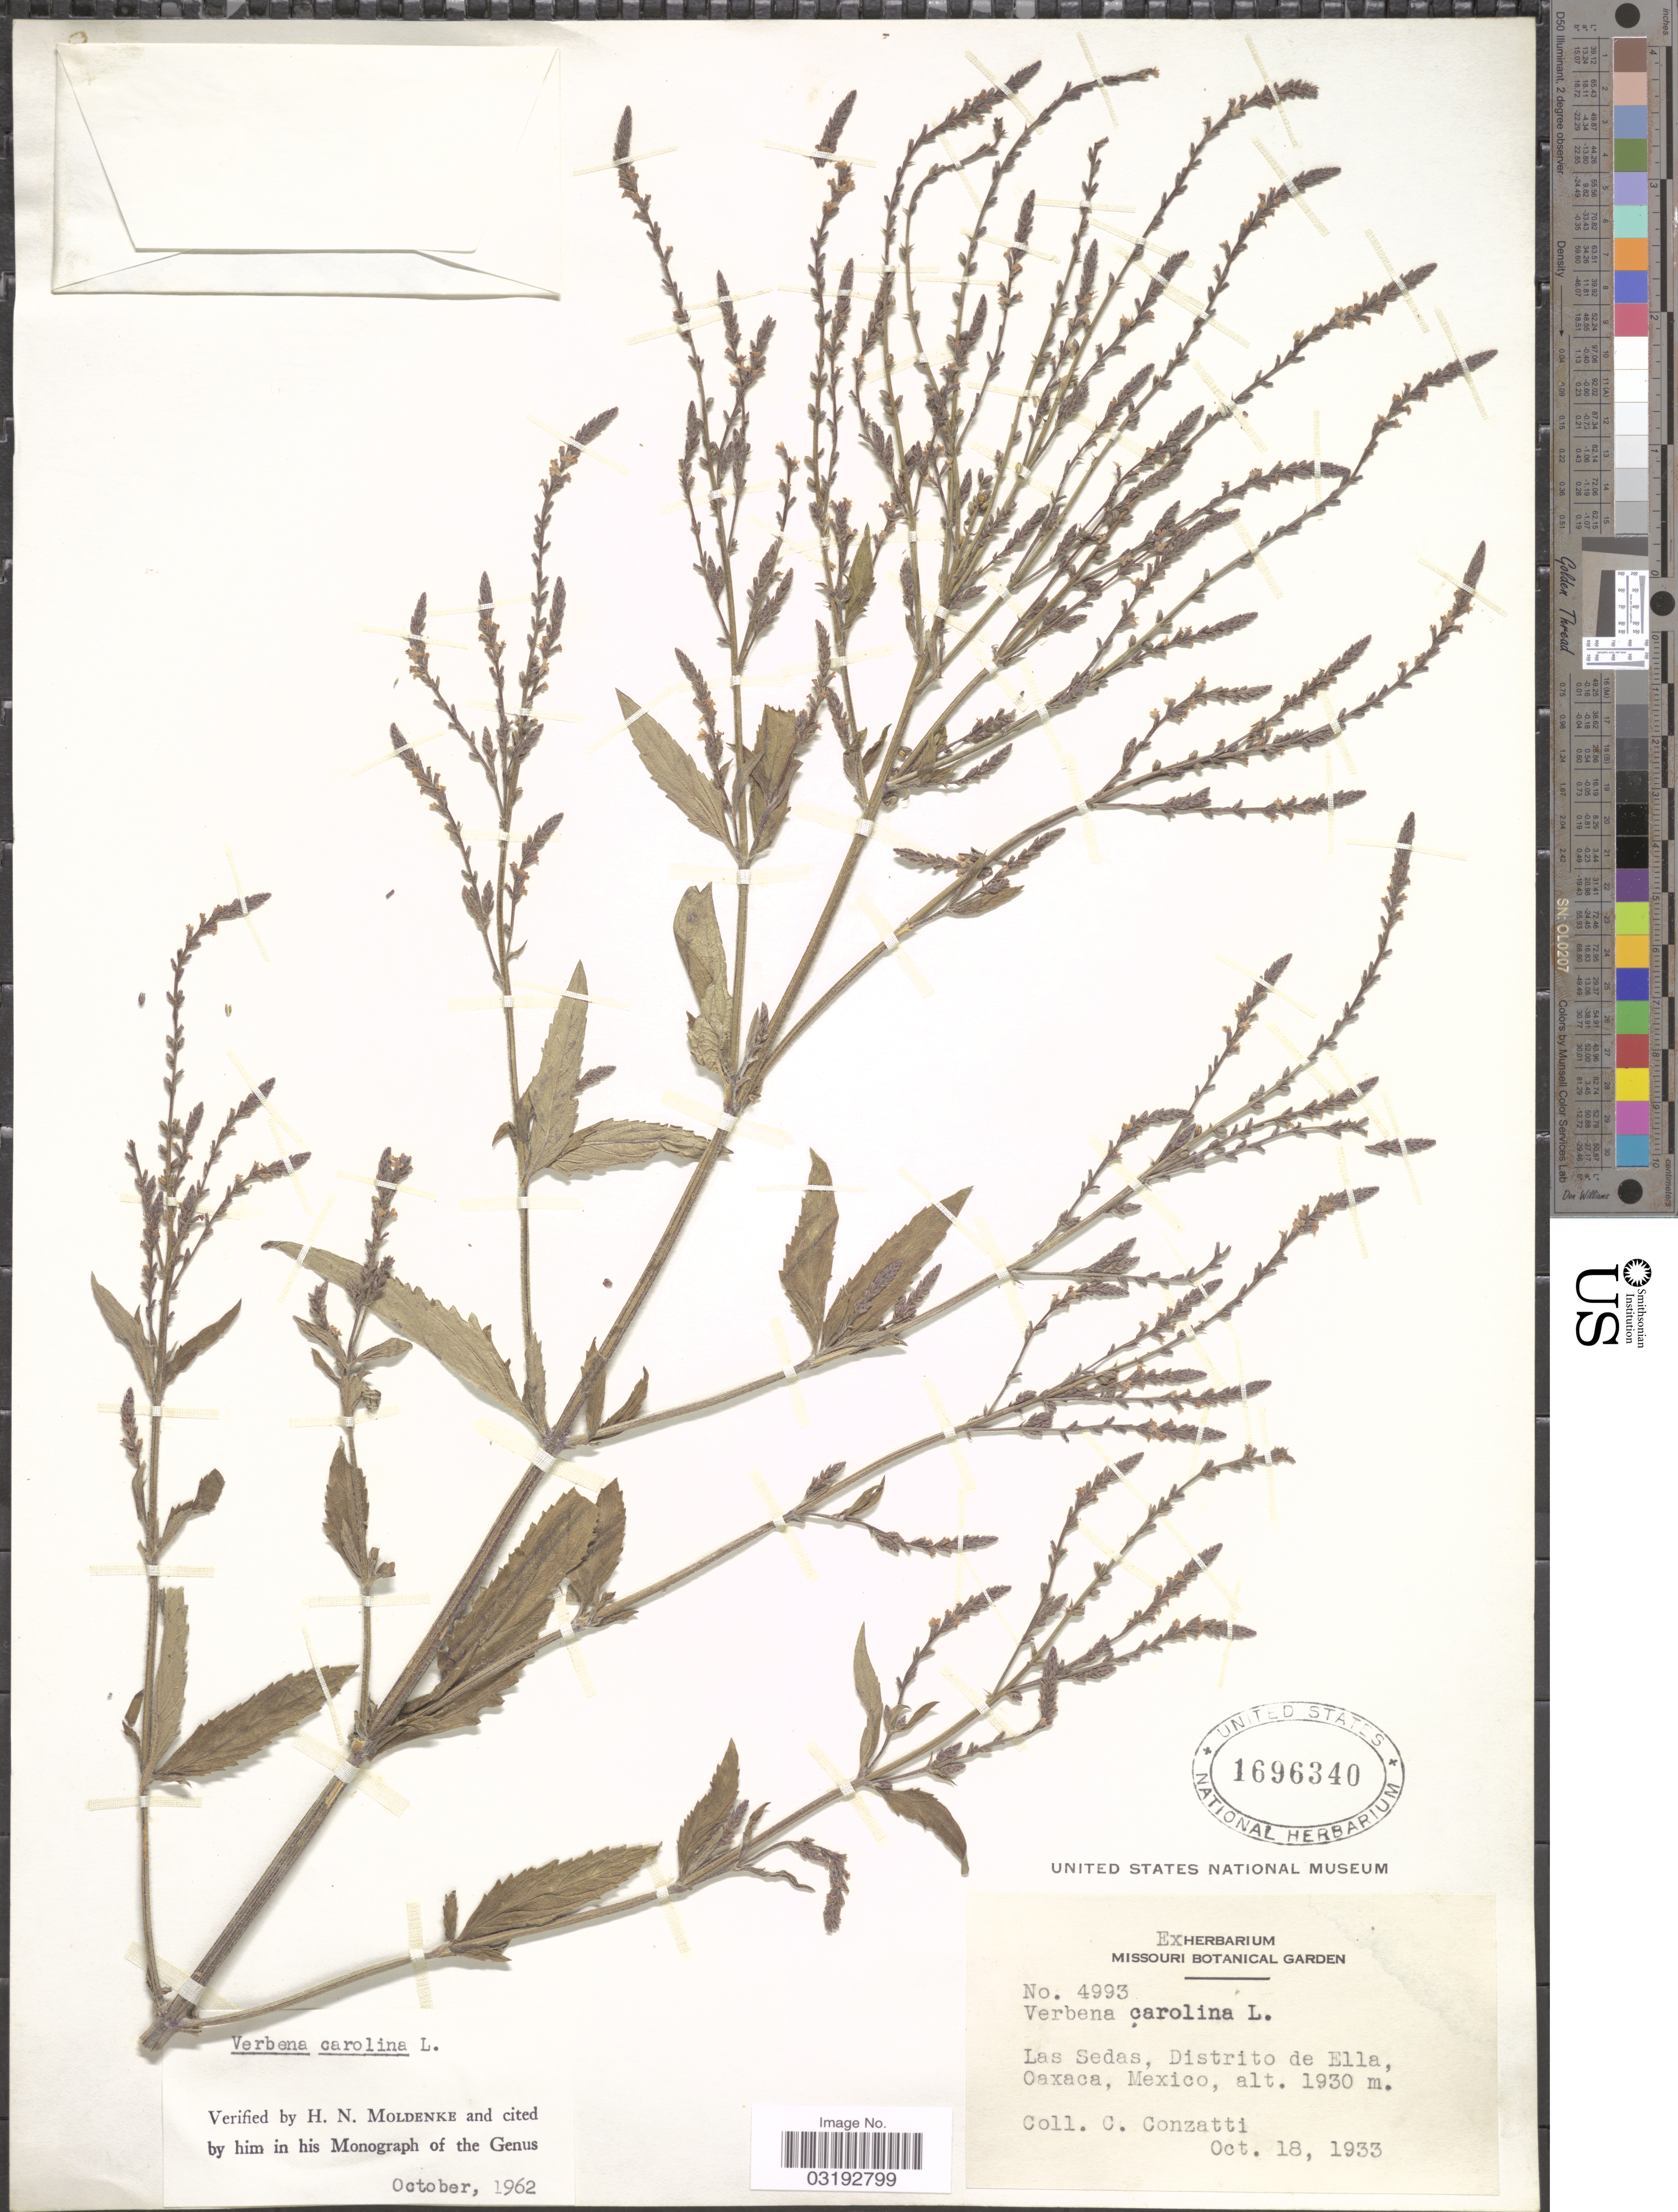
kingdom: Plantae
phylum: Tracheophyta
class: Magnoliopsida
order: Lamiales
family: Verbenaceae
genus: Verbena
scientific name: Verbena carolina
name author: L.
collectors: C. Conzatti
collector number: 4993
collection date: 1933-10-18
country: Mexico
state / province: Oaxaca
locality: Las Sedas, Distrito de Ella.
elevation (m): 1930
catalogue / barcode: US 1696340